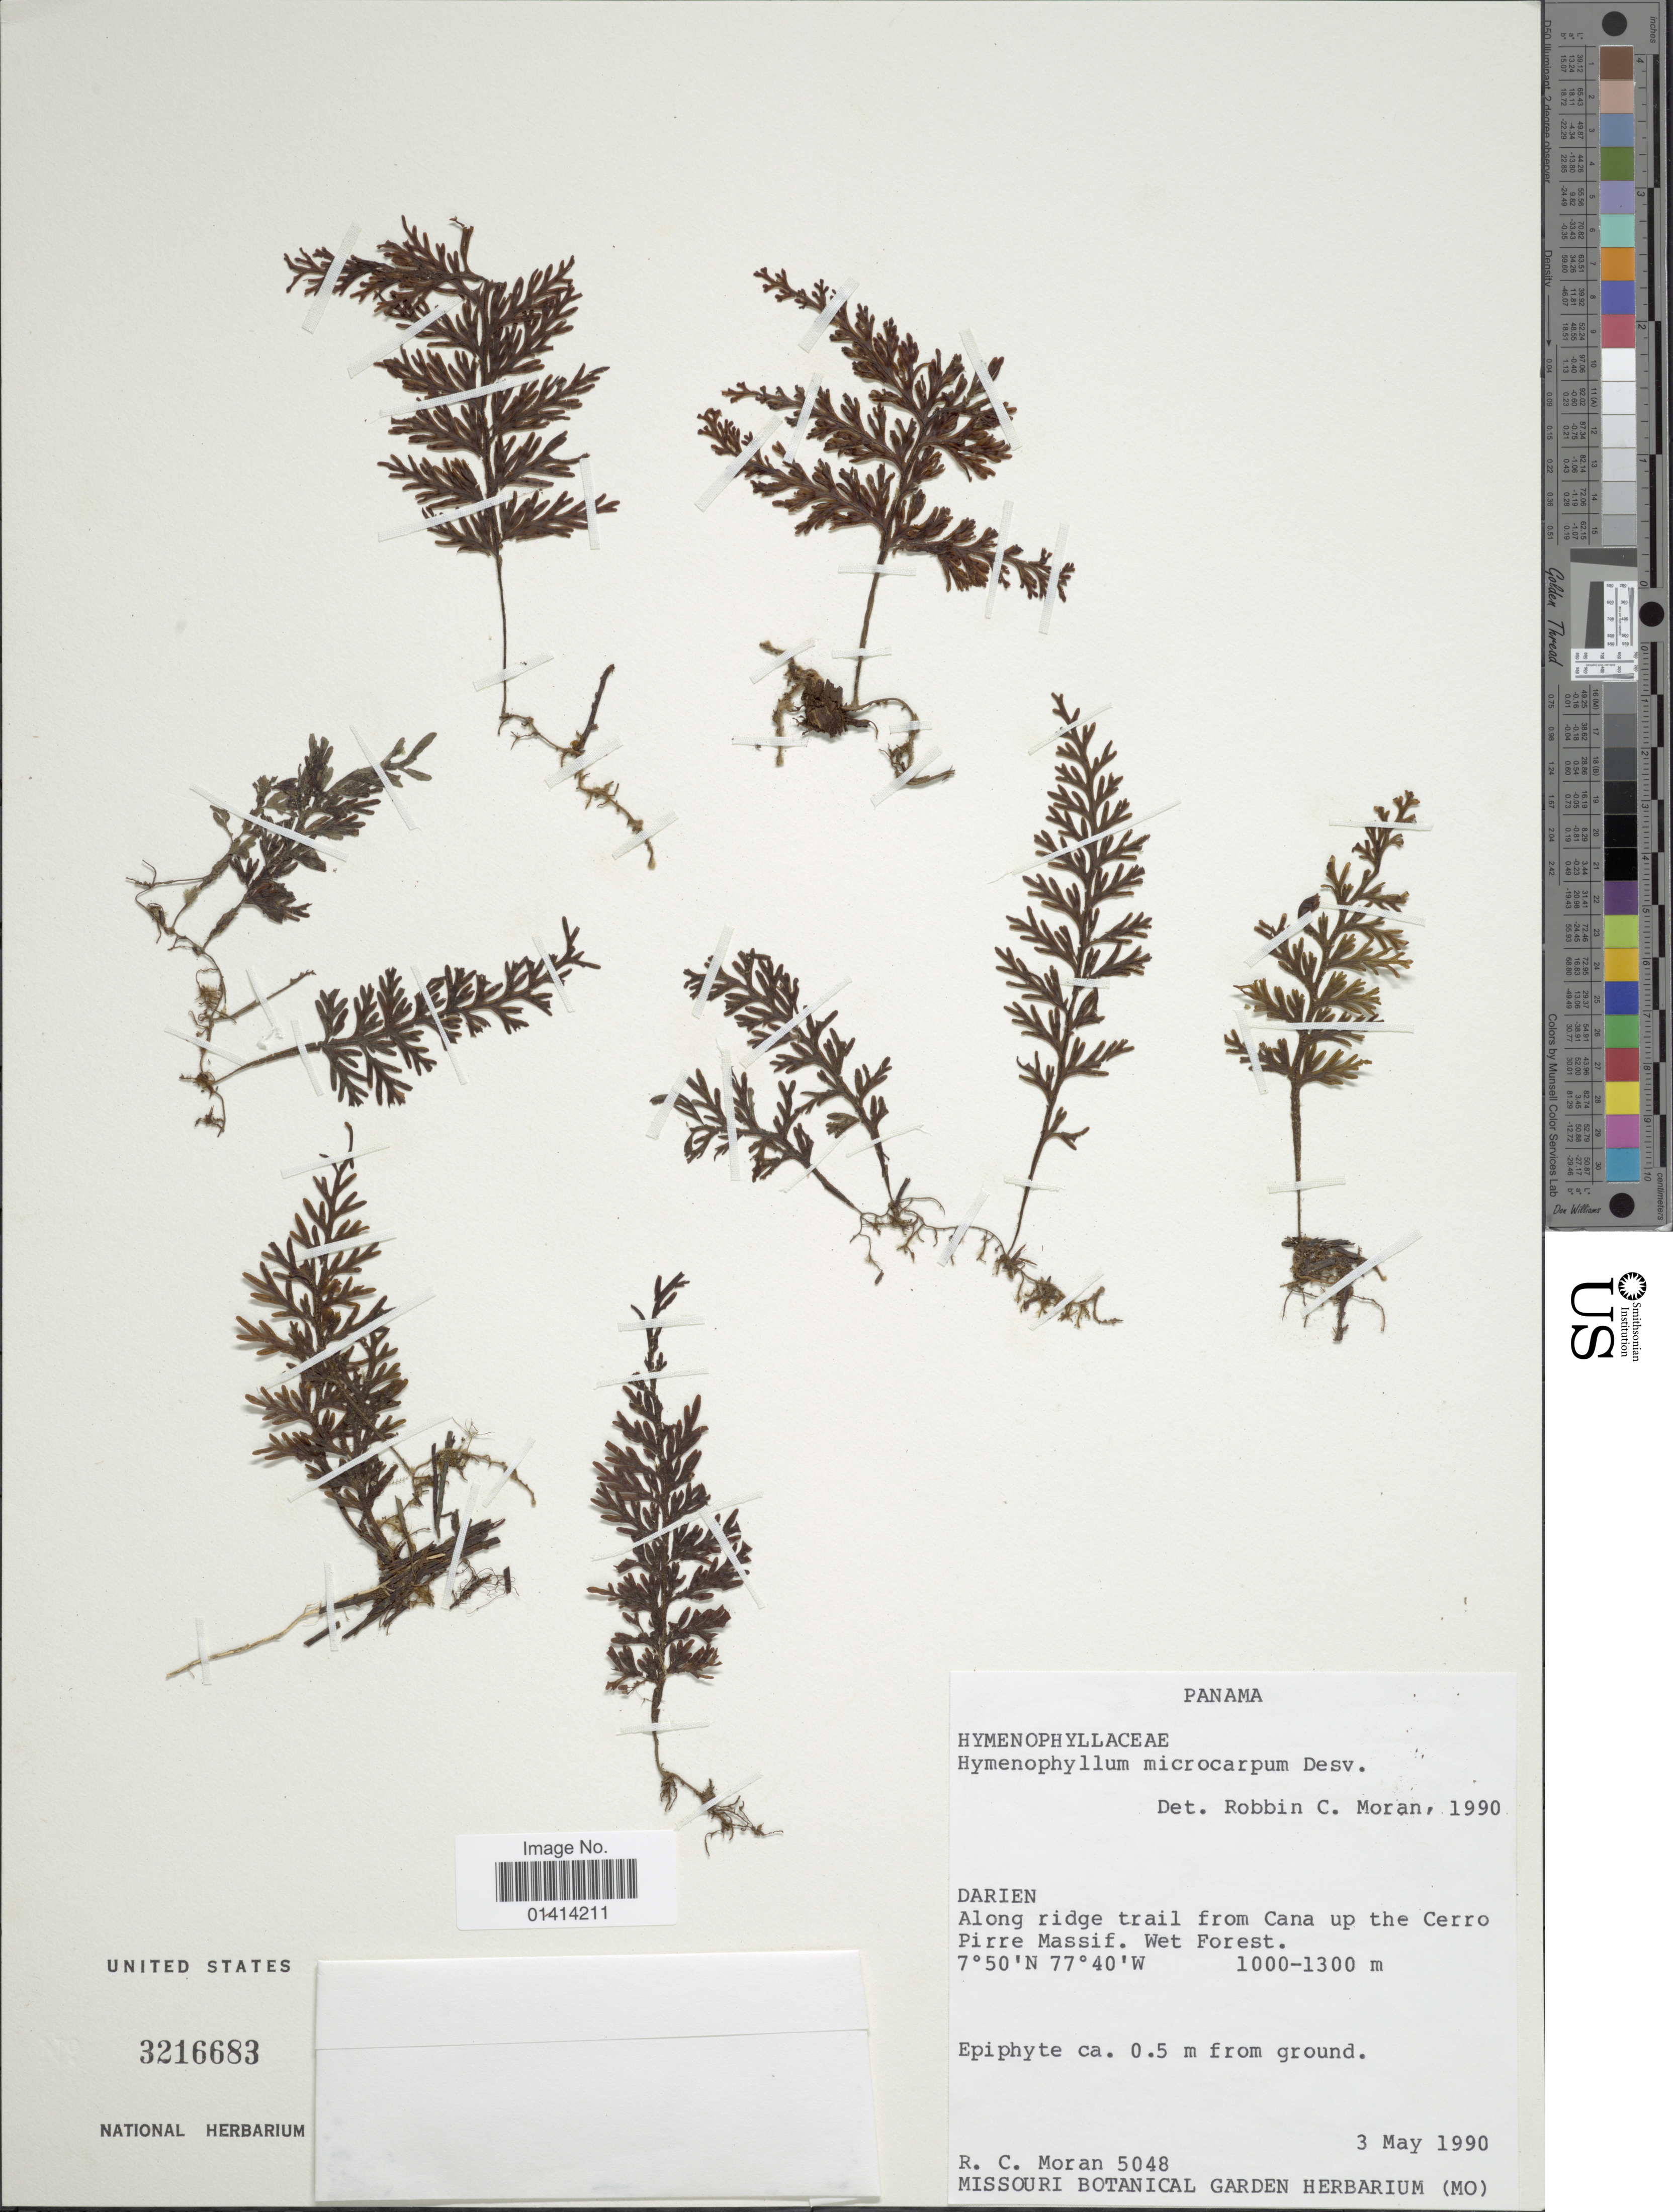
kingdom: Plantae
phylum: Tracheophyta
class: Polypodiopsida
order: Hymenophyllales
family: Hymenophyllaceae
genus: Hymenophyllum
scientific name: Hymenophyllum microcarpum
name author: (Desv.) Lellinger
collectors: R. Moran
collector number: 5048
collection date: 1990-05-03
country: Panama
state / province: Darién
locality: Along ridge trail from Cana up the Cerro Pirre Massif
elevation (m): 1000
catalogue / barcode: US 3216683